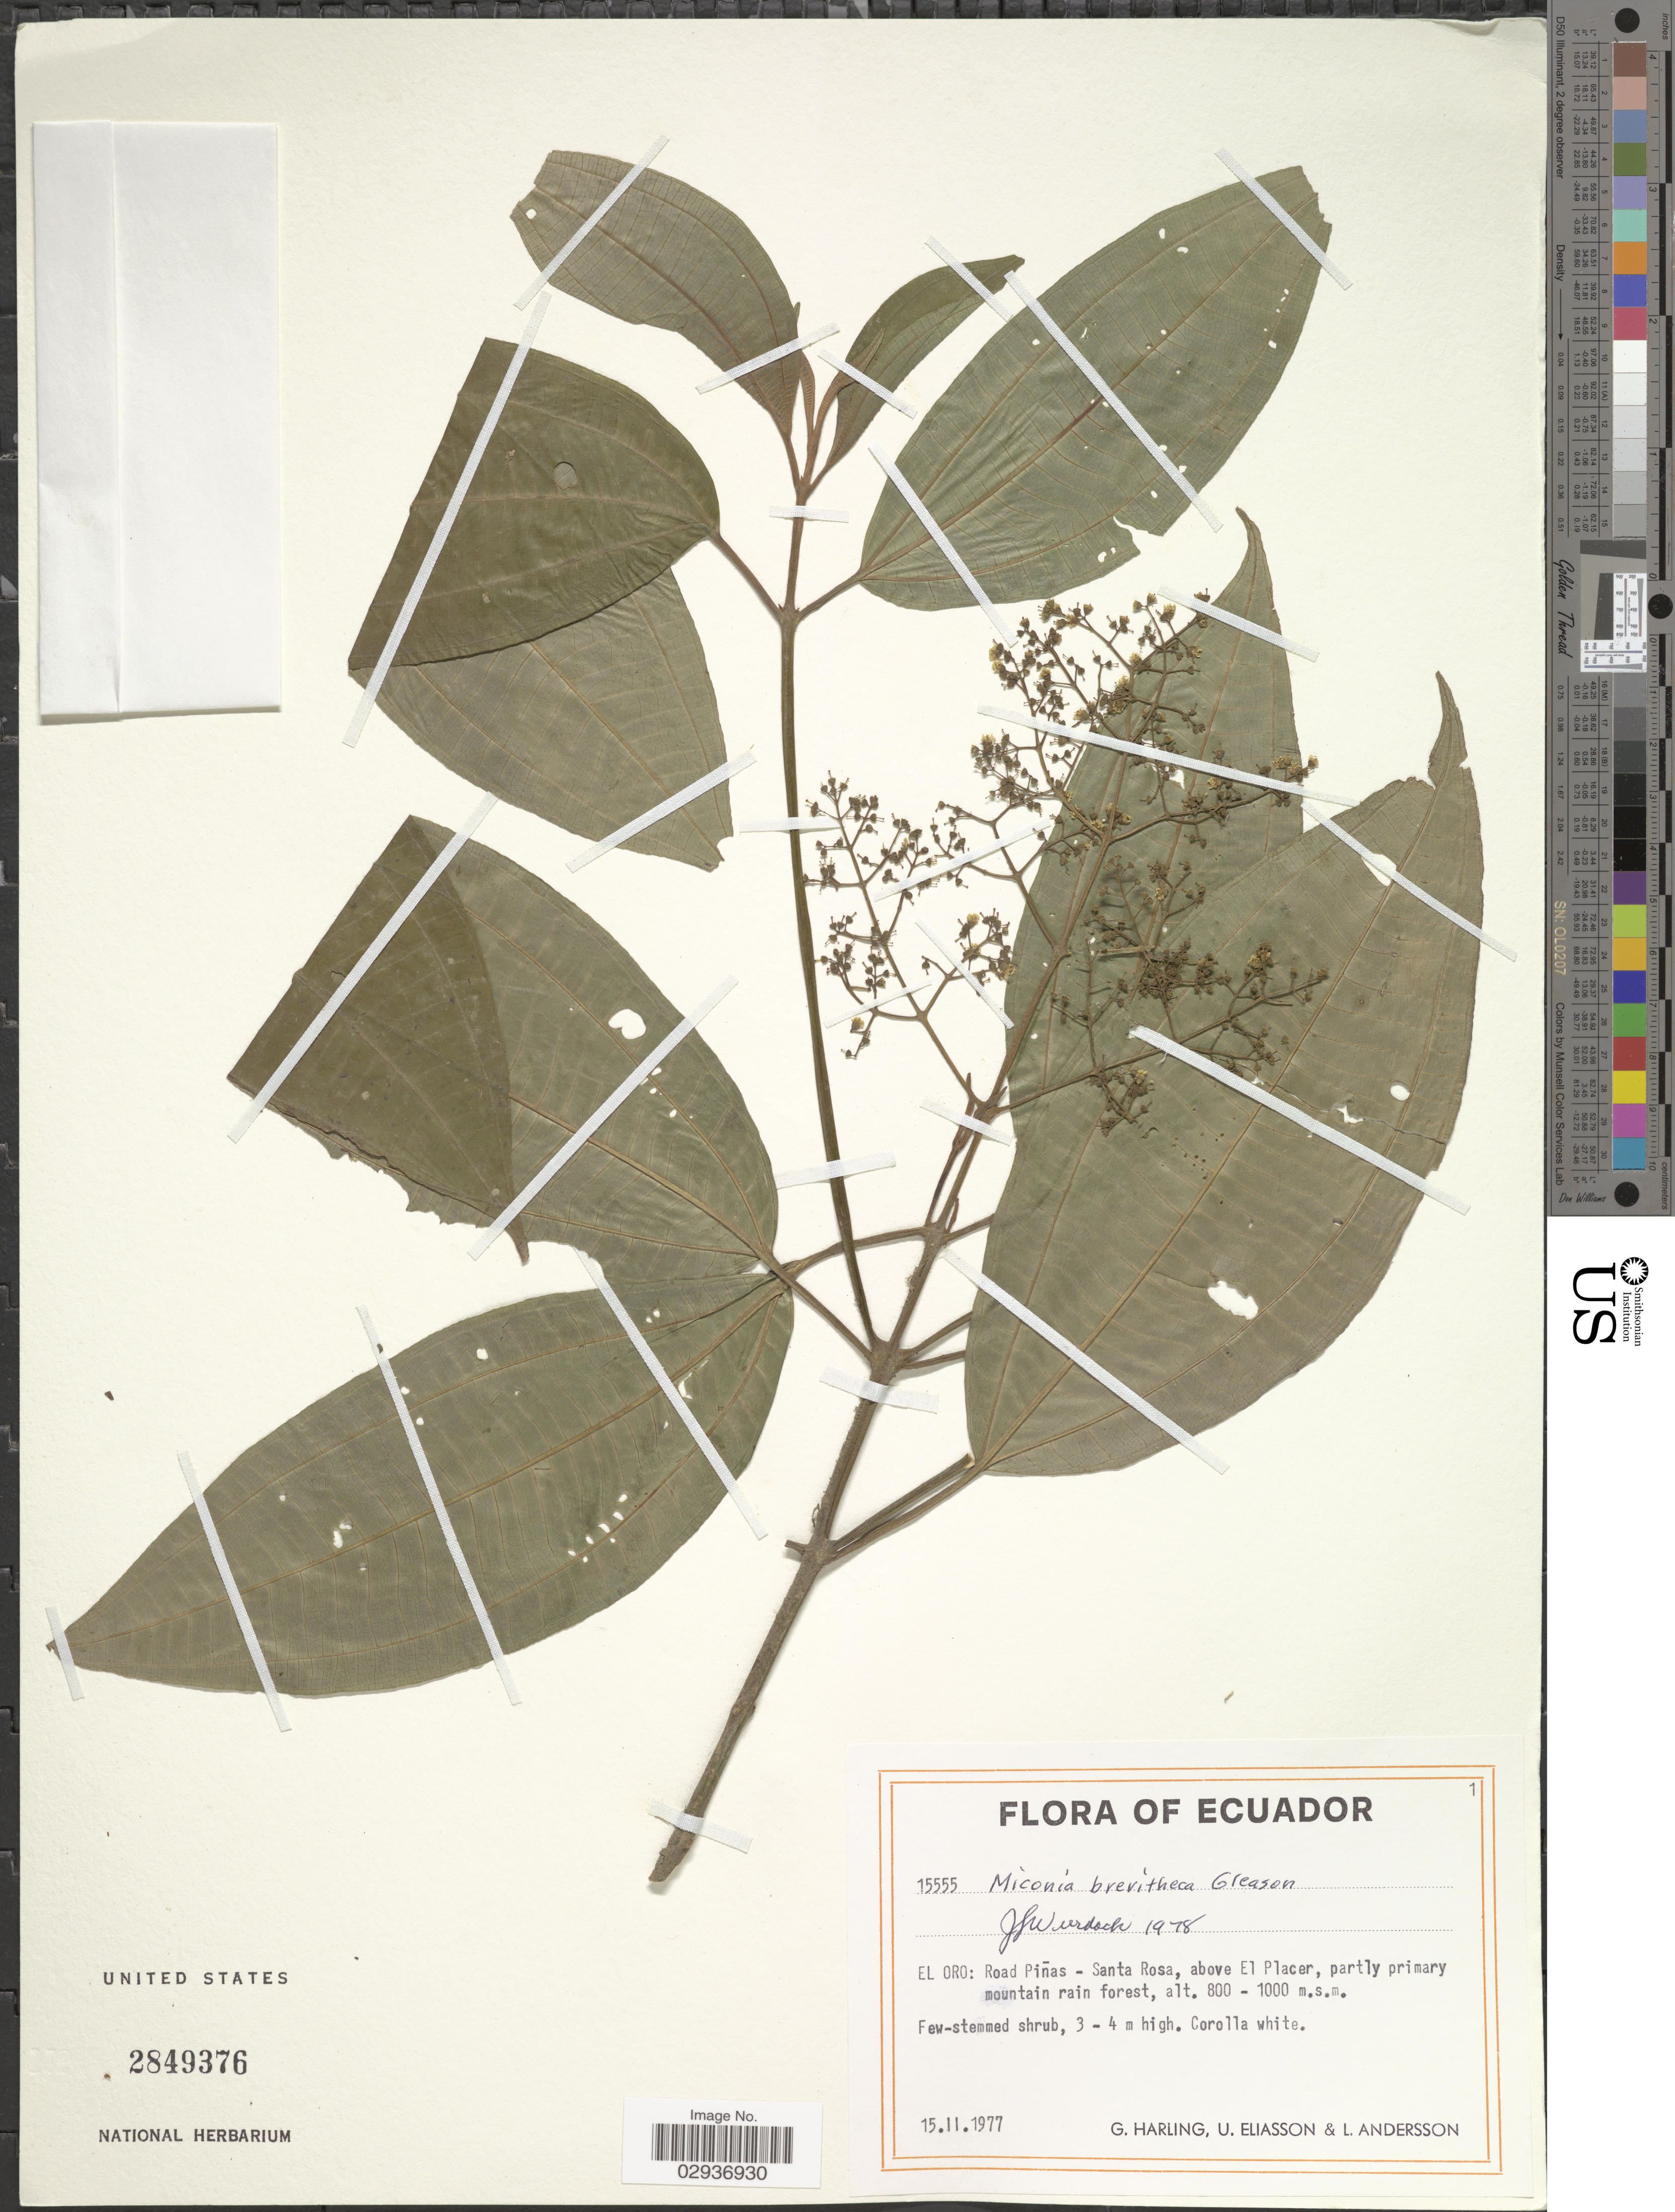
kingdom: Plantae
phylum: Tracheophyta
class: Magnoliopsida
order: Myrtales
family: Melastomataceae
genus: Miconia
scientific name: Miconia brevitheca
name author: Gleason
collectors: G. Harling, U. Eliasson & L. Andersson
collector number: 15555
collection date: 1977-02-15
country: Ecuador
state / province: El Oro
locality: Road Piñas - Santa Rosa, above El Placer.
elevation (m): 800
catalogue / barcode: US 2849376